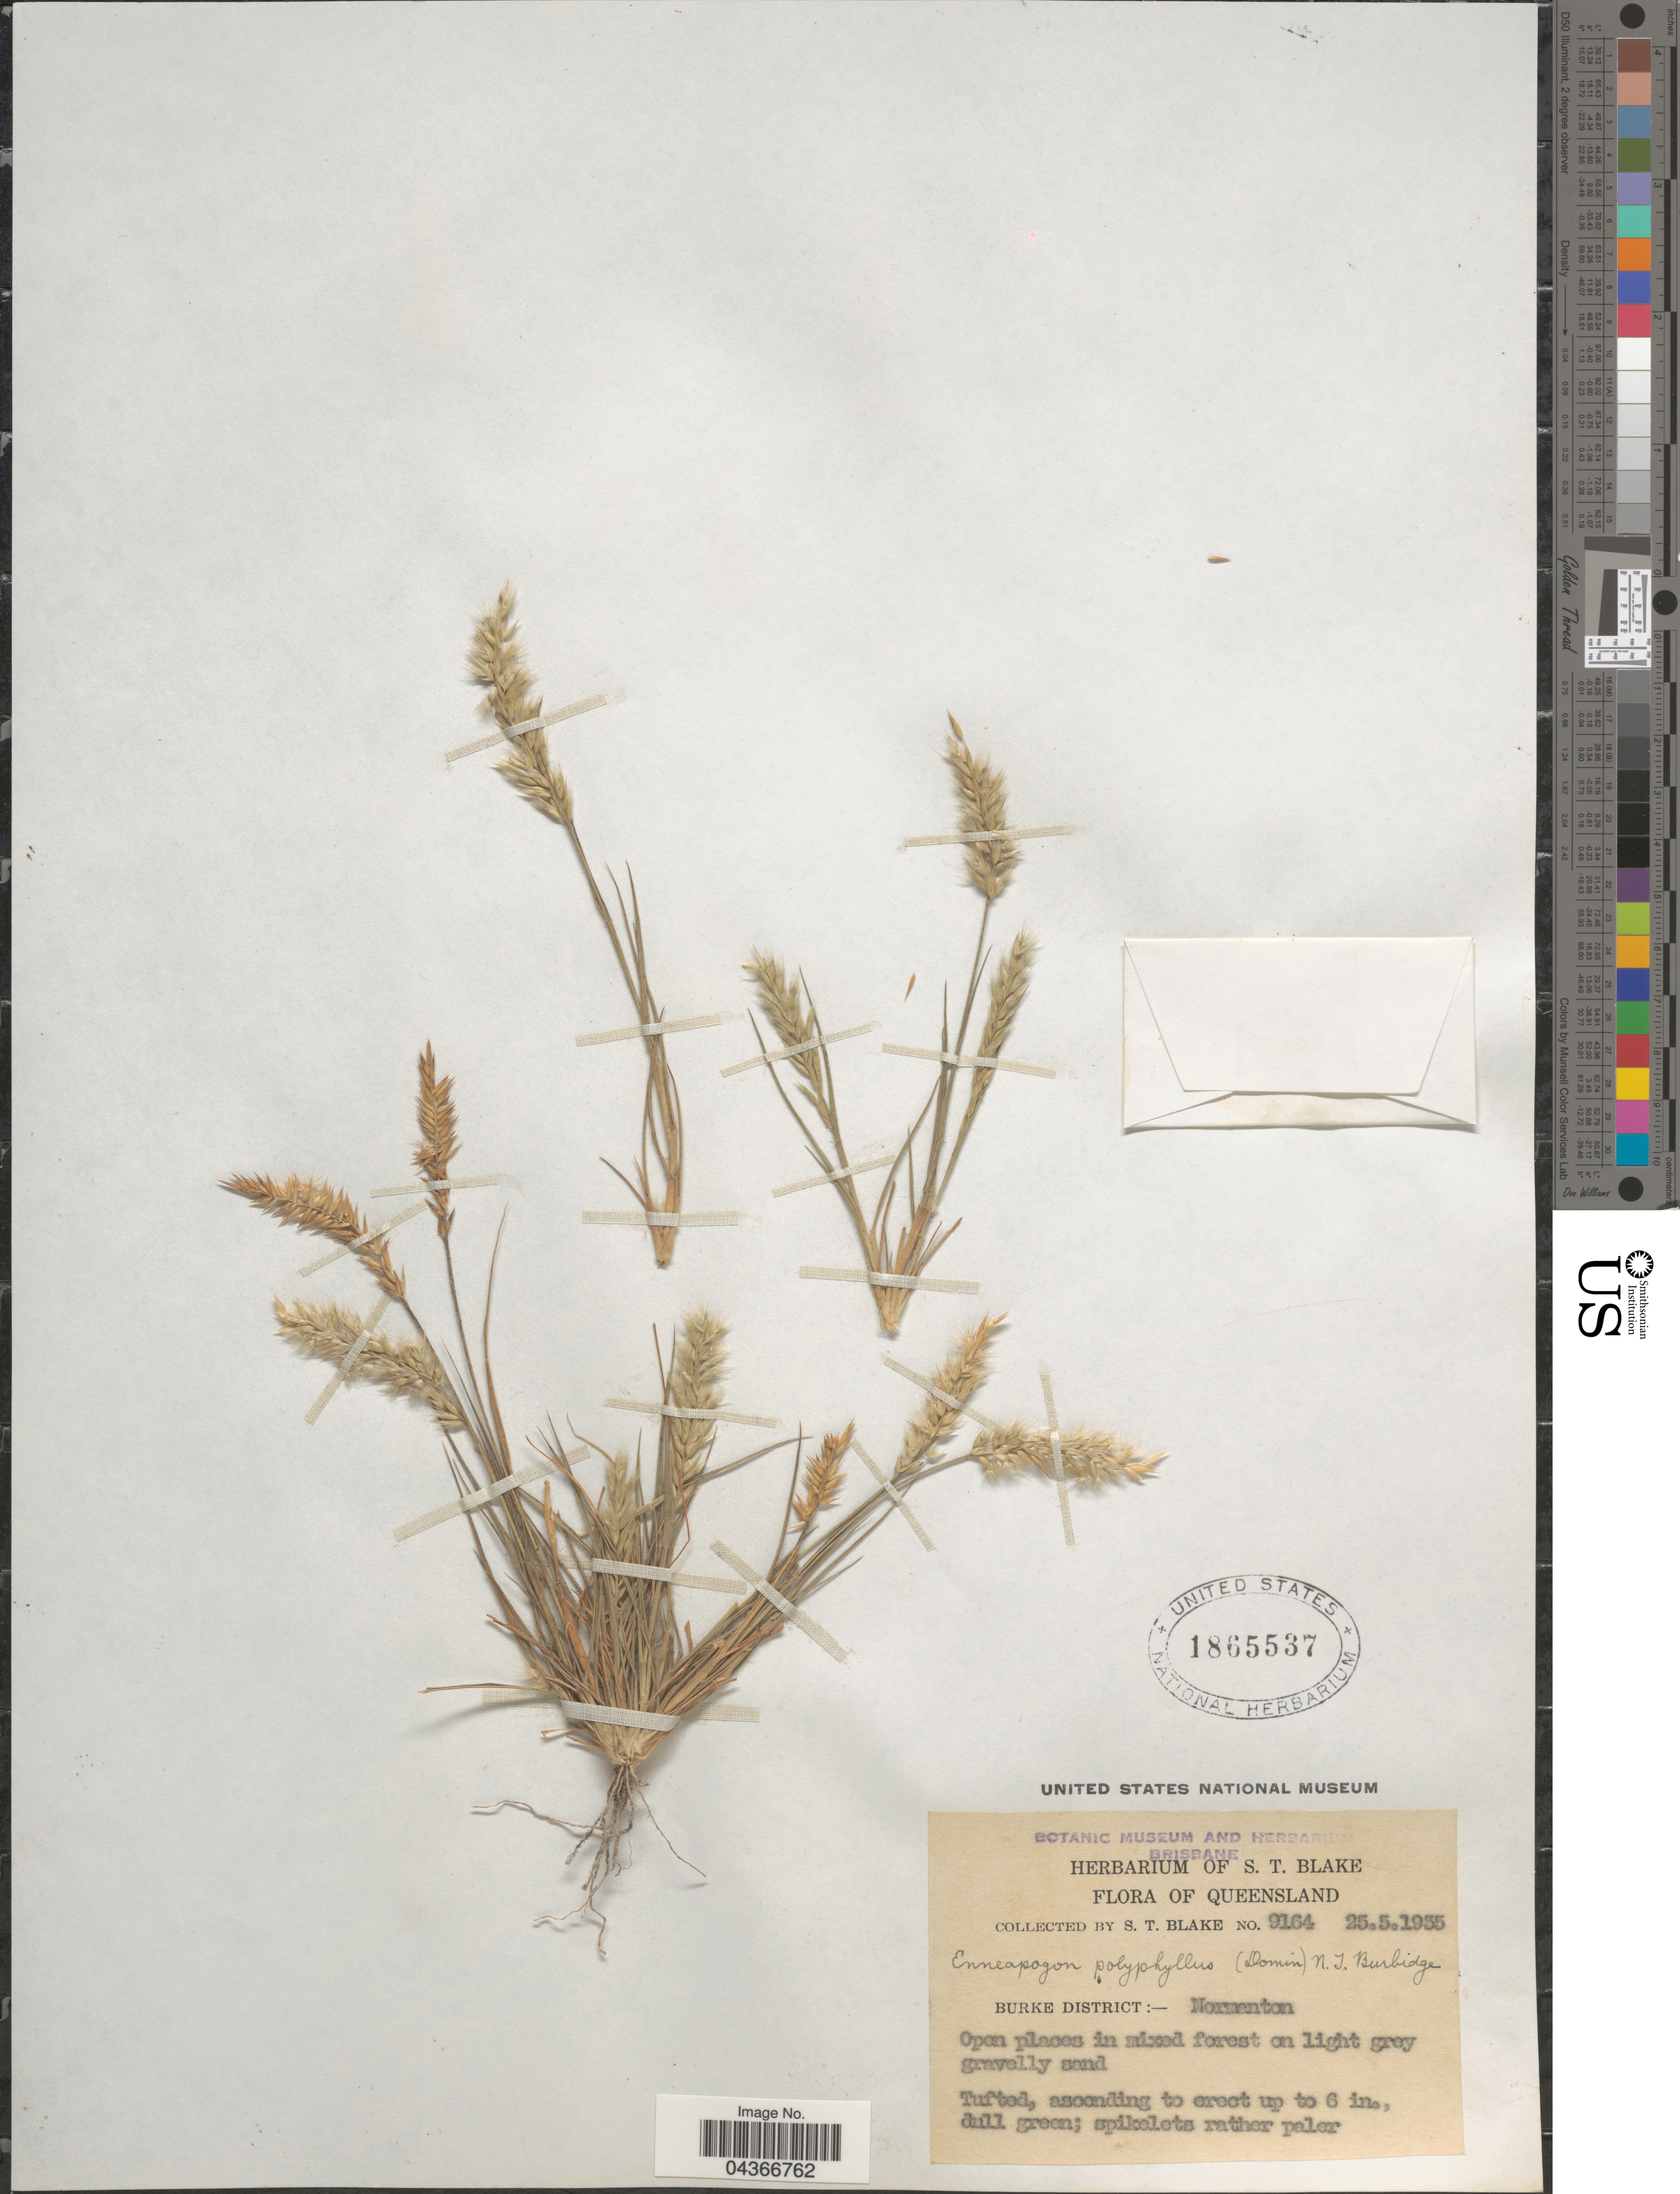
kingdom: Plantae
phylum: Tracheophyta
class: Liliopsida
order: Poales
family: Poaceae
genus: Enneapogon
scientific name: Enneapogon polyphyllus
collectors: S. T. Blake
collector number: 9164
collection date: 1935-05-25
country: Australia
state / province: Queensland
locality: Burke District:- Normanton.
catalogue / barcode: US 1865537